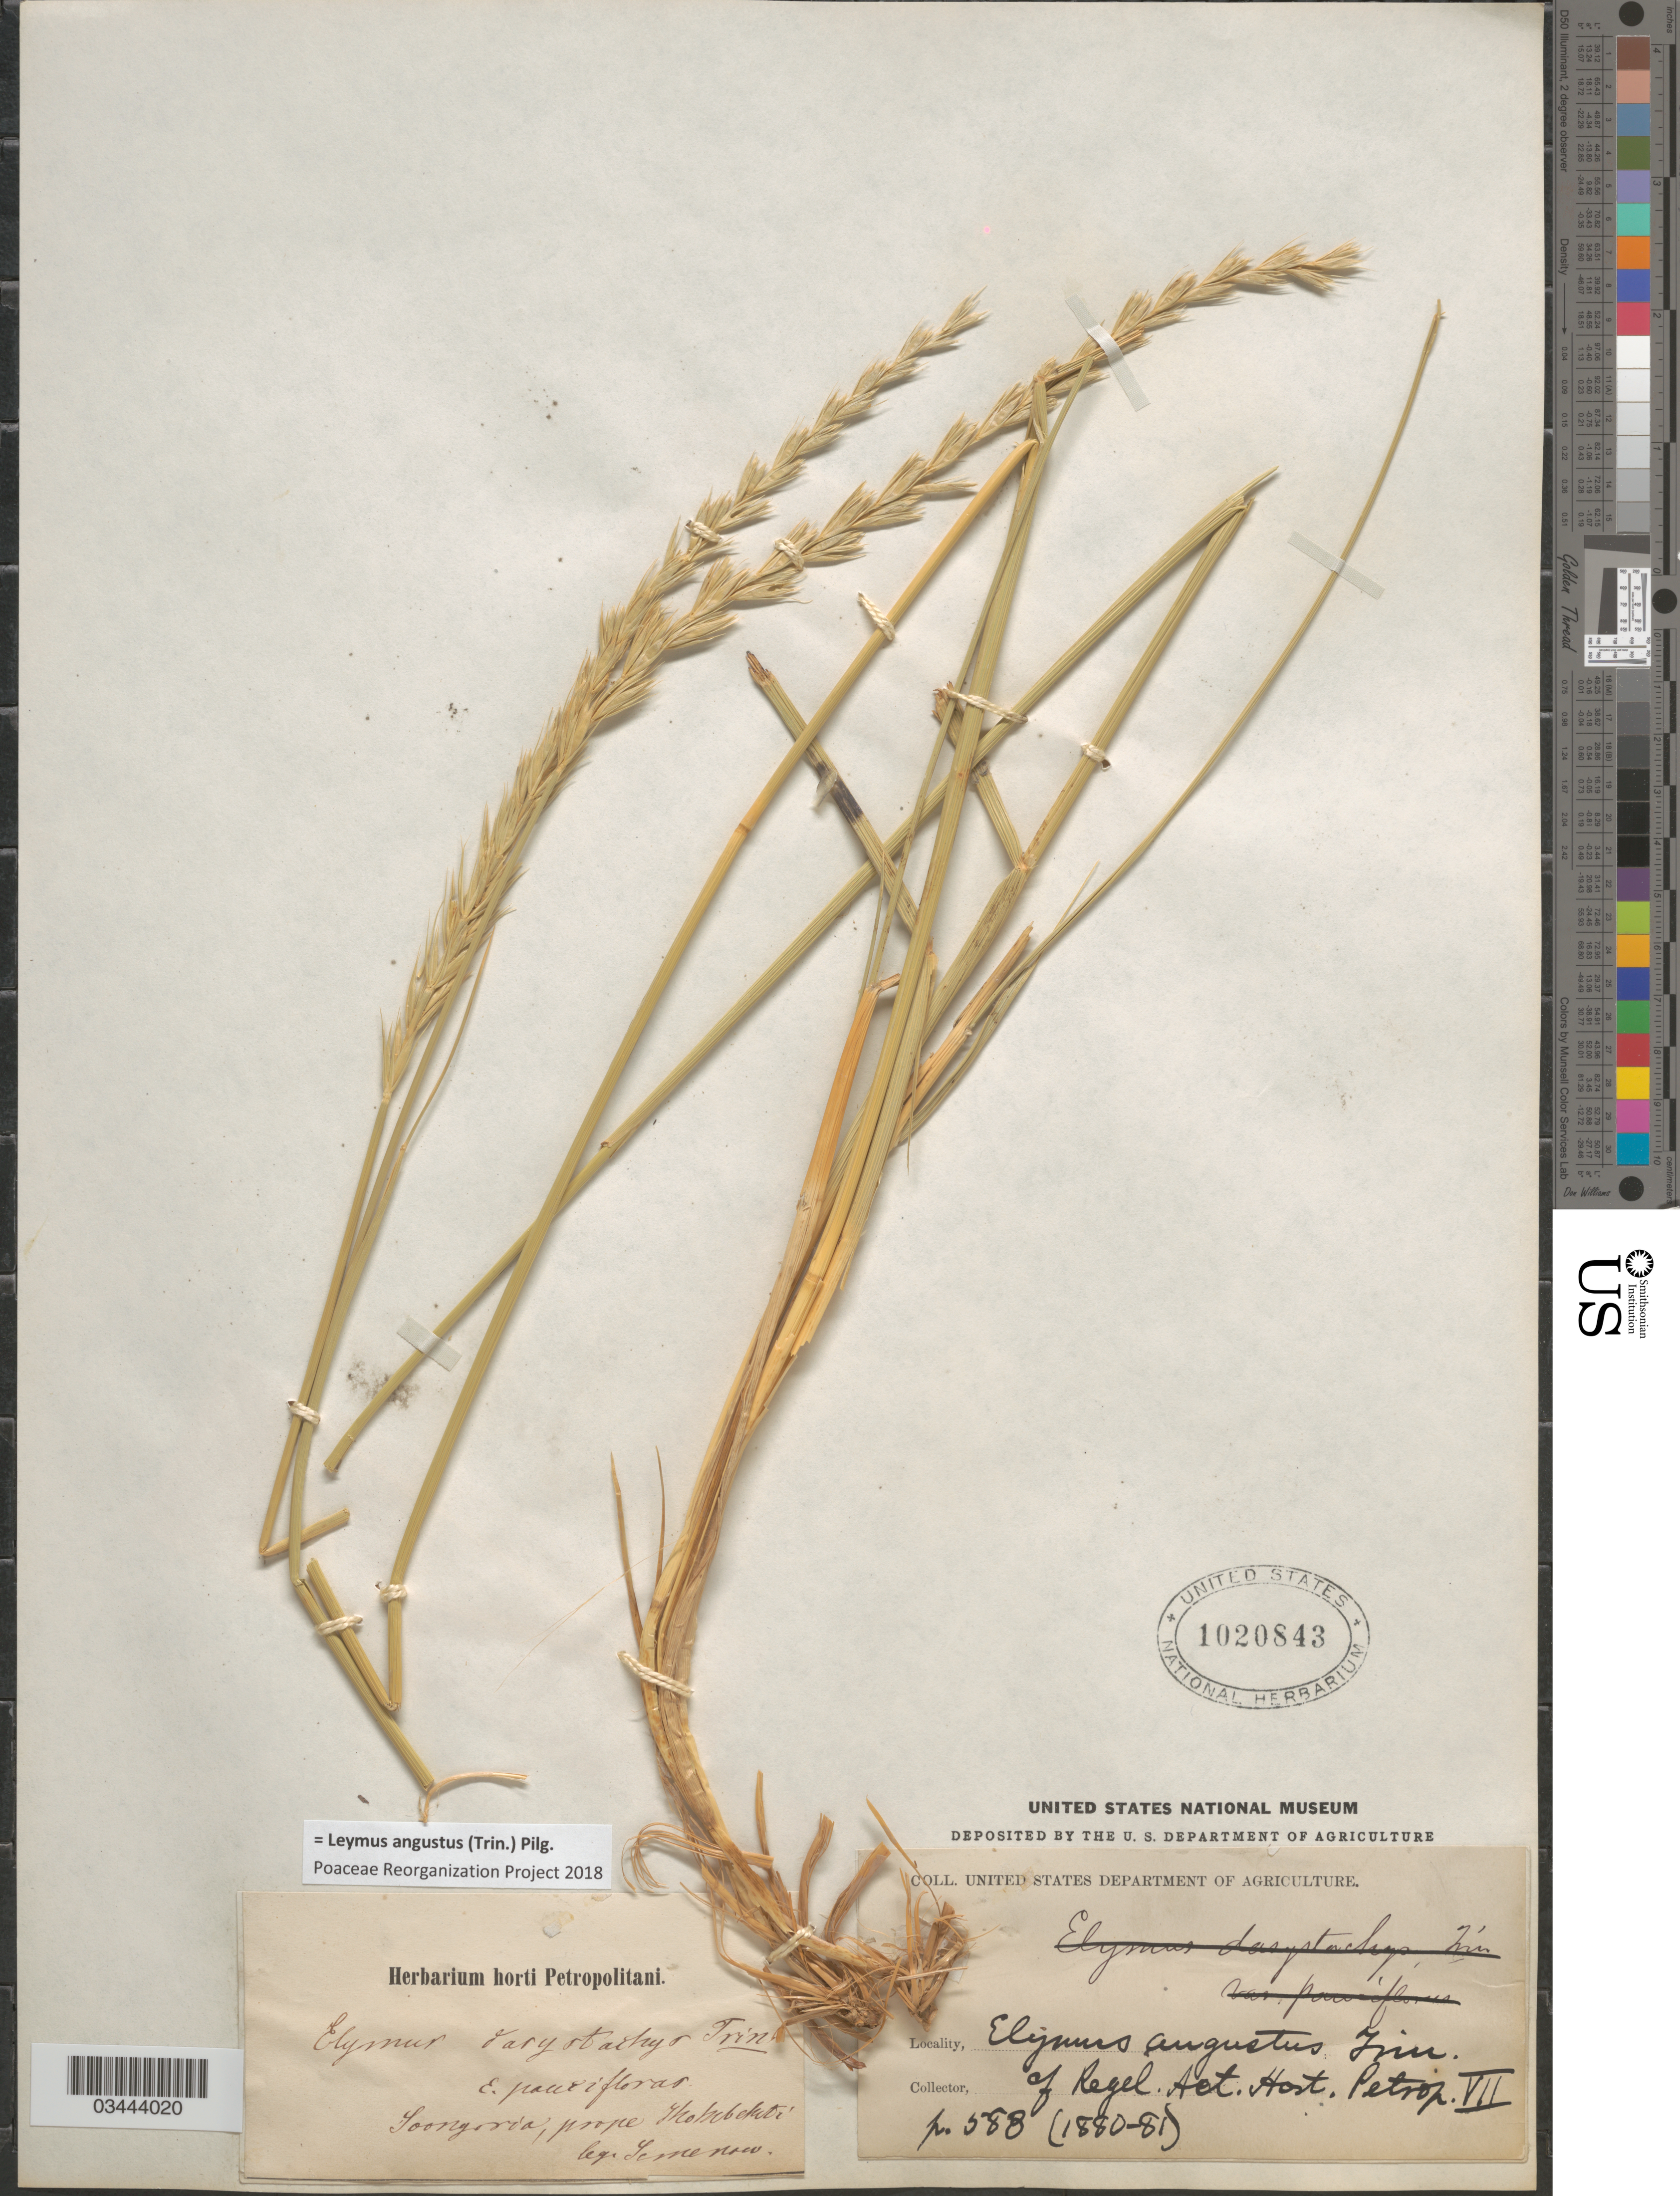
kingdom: Plantae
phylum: Tracheophyta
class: Liliopsida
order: Poales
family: Poaceae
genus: Leymus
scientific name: Leymus angustus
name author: (Trin.) Pilg.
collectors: P. P. Semenov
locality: Songoria, prope Ihohebekiti. [interpreted]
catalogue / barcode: US 1020843